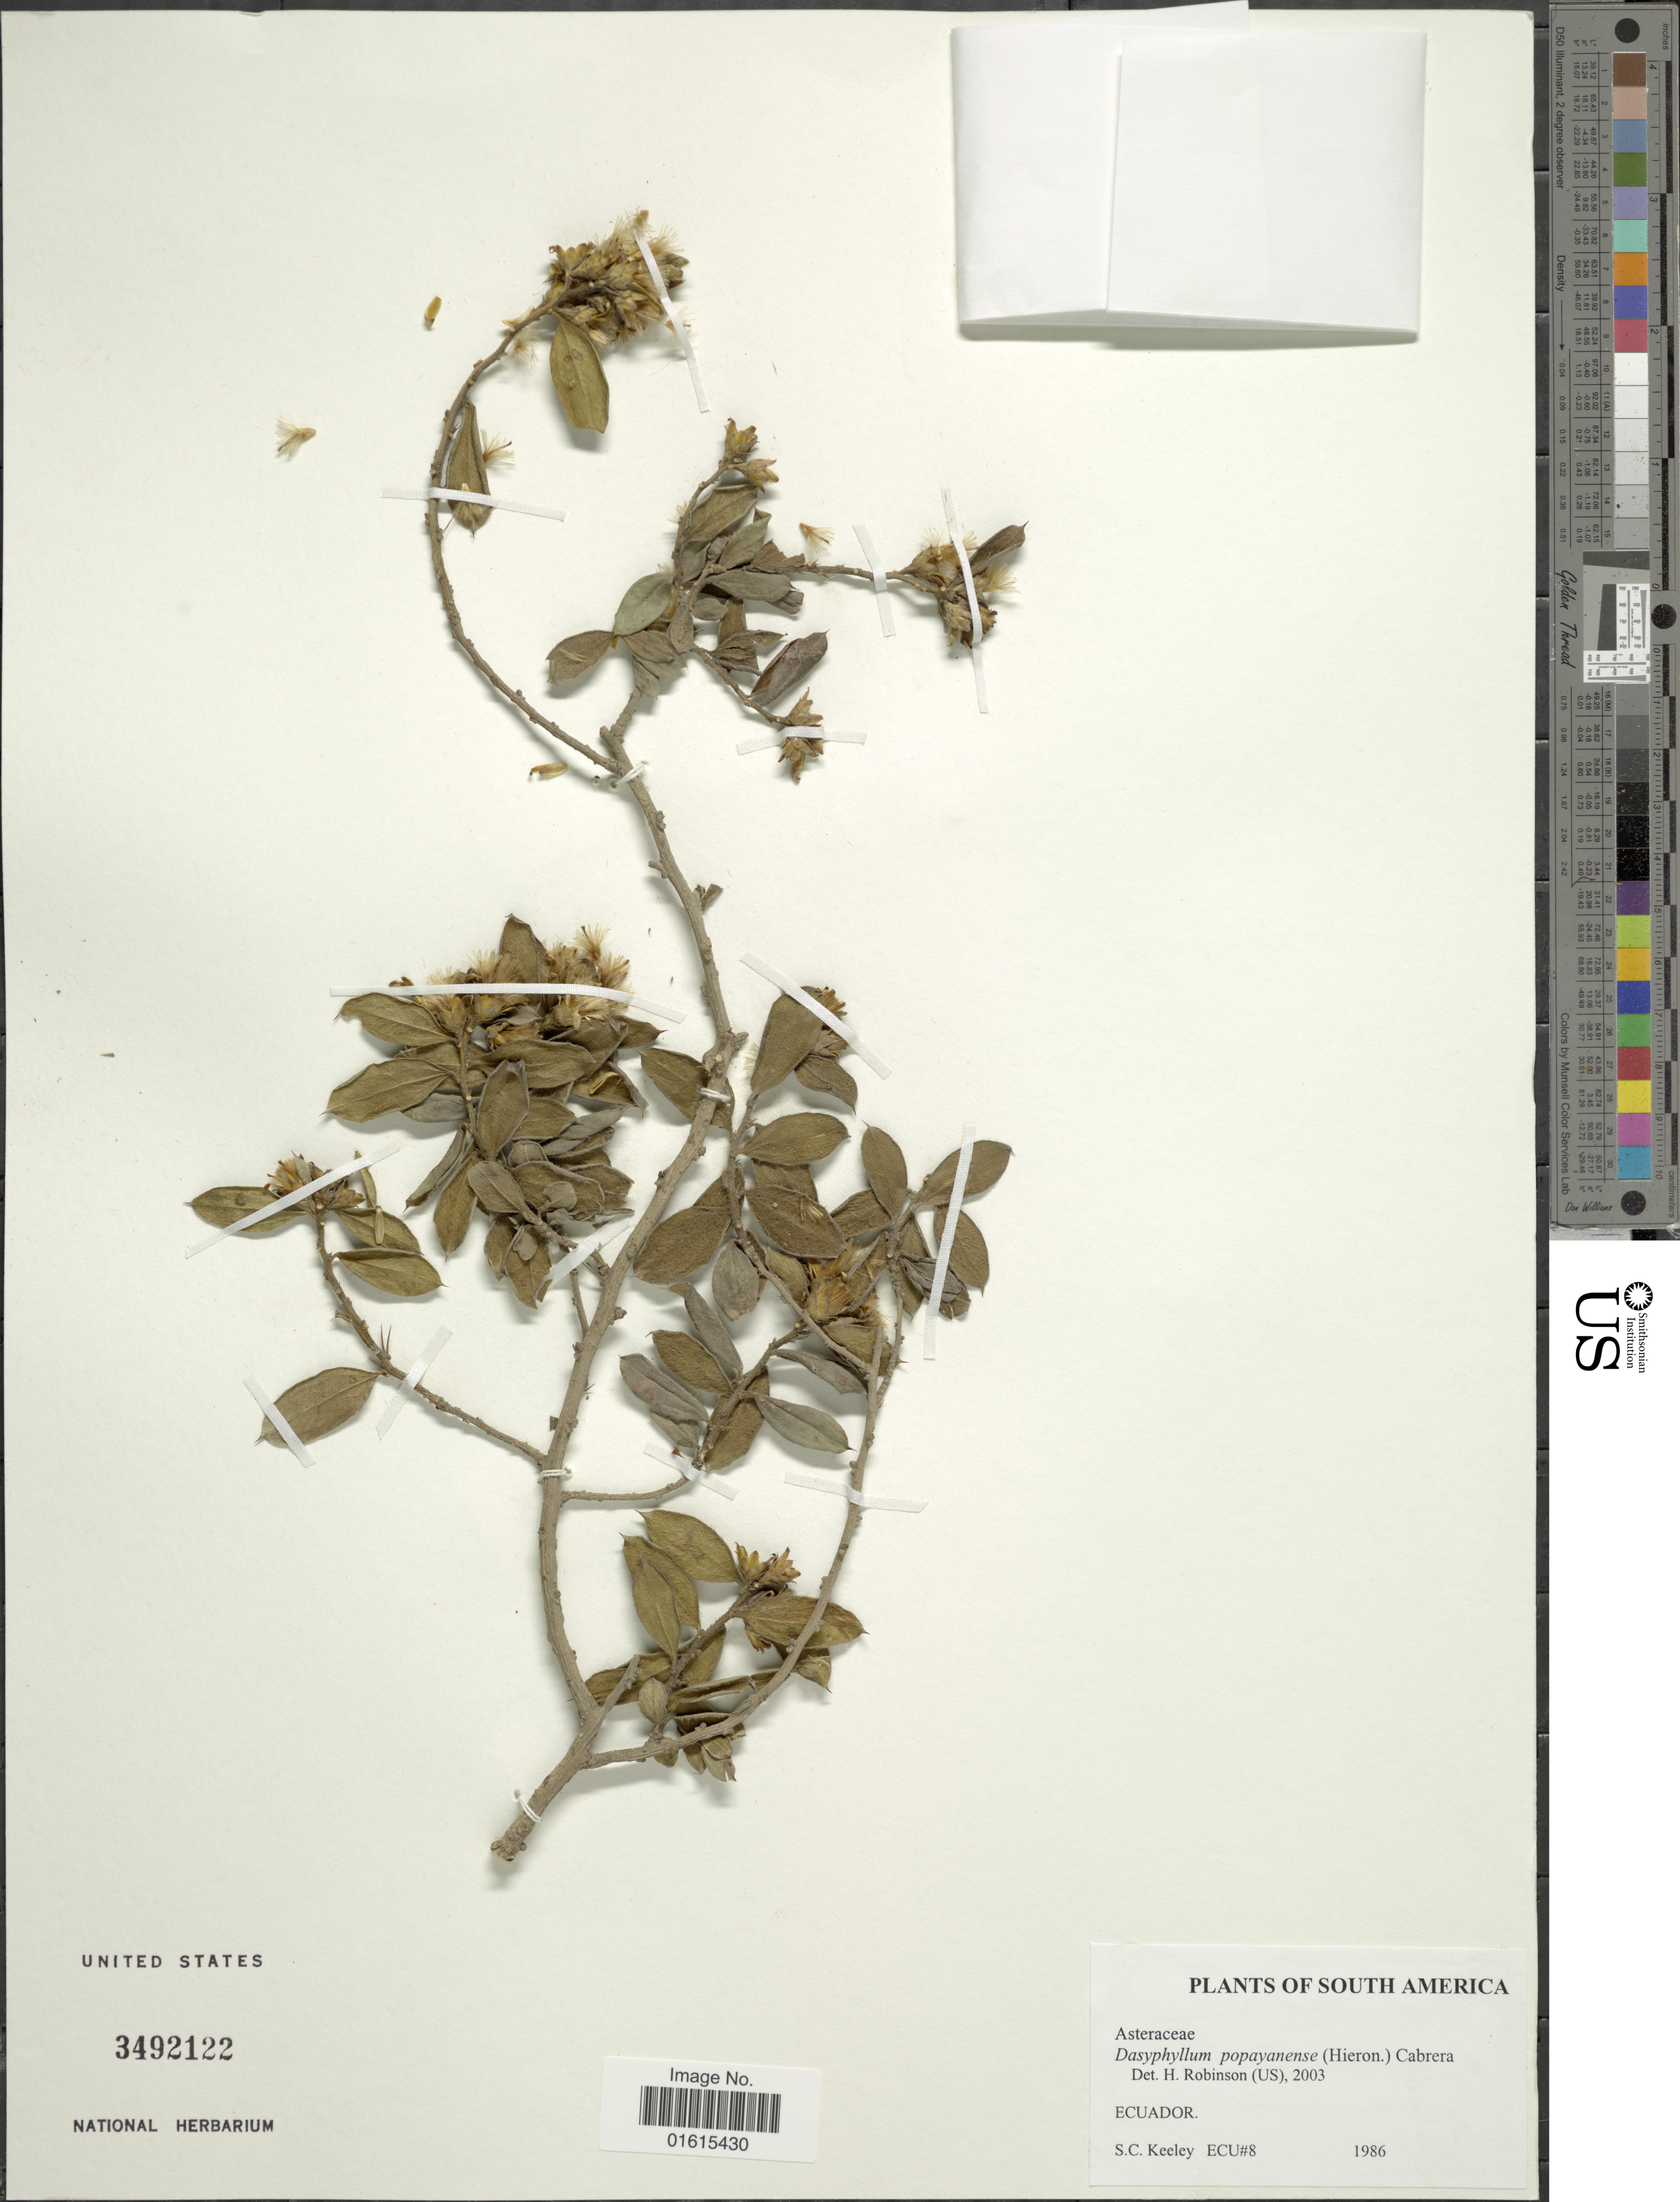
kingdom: Plantae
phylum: Tracheophyta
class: Magnoliopsida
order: Asterales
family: Asteraceae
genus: Dasyphyllum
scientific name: Dasyphyllum popayanense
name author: (Hieron.) Cabrera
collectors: S. C. Keeley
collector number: ECU8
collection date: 1986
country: Ecuador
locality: South America, Ecuador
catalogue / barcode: US 3492122